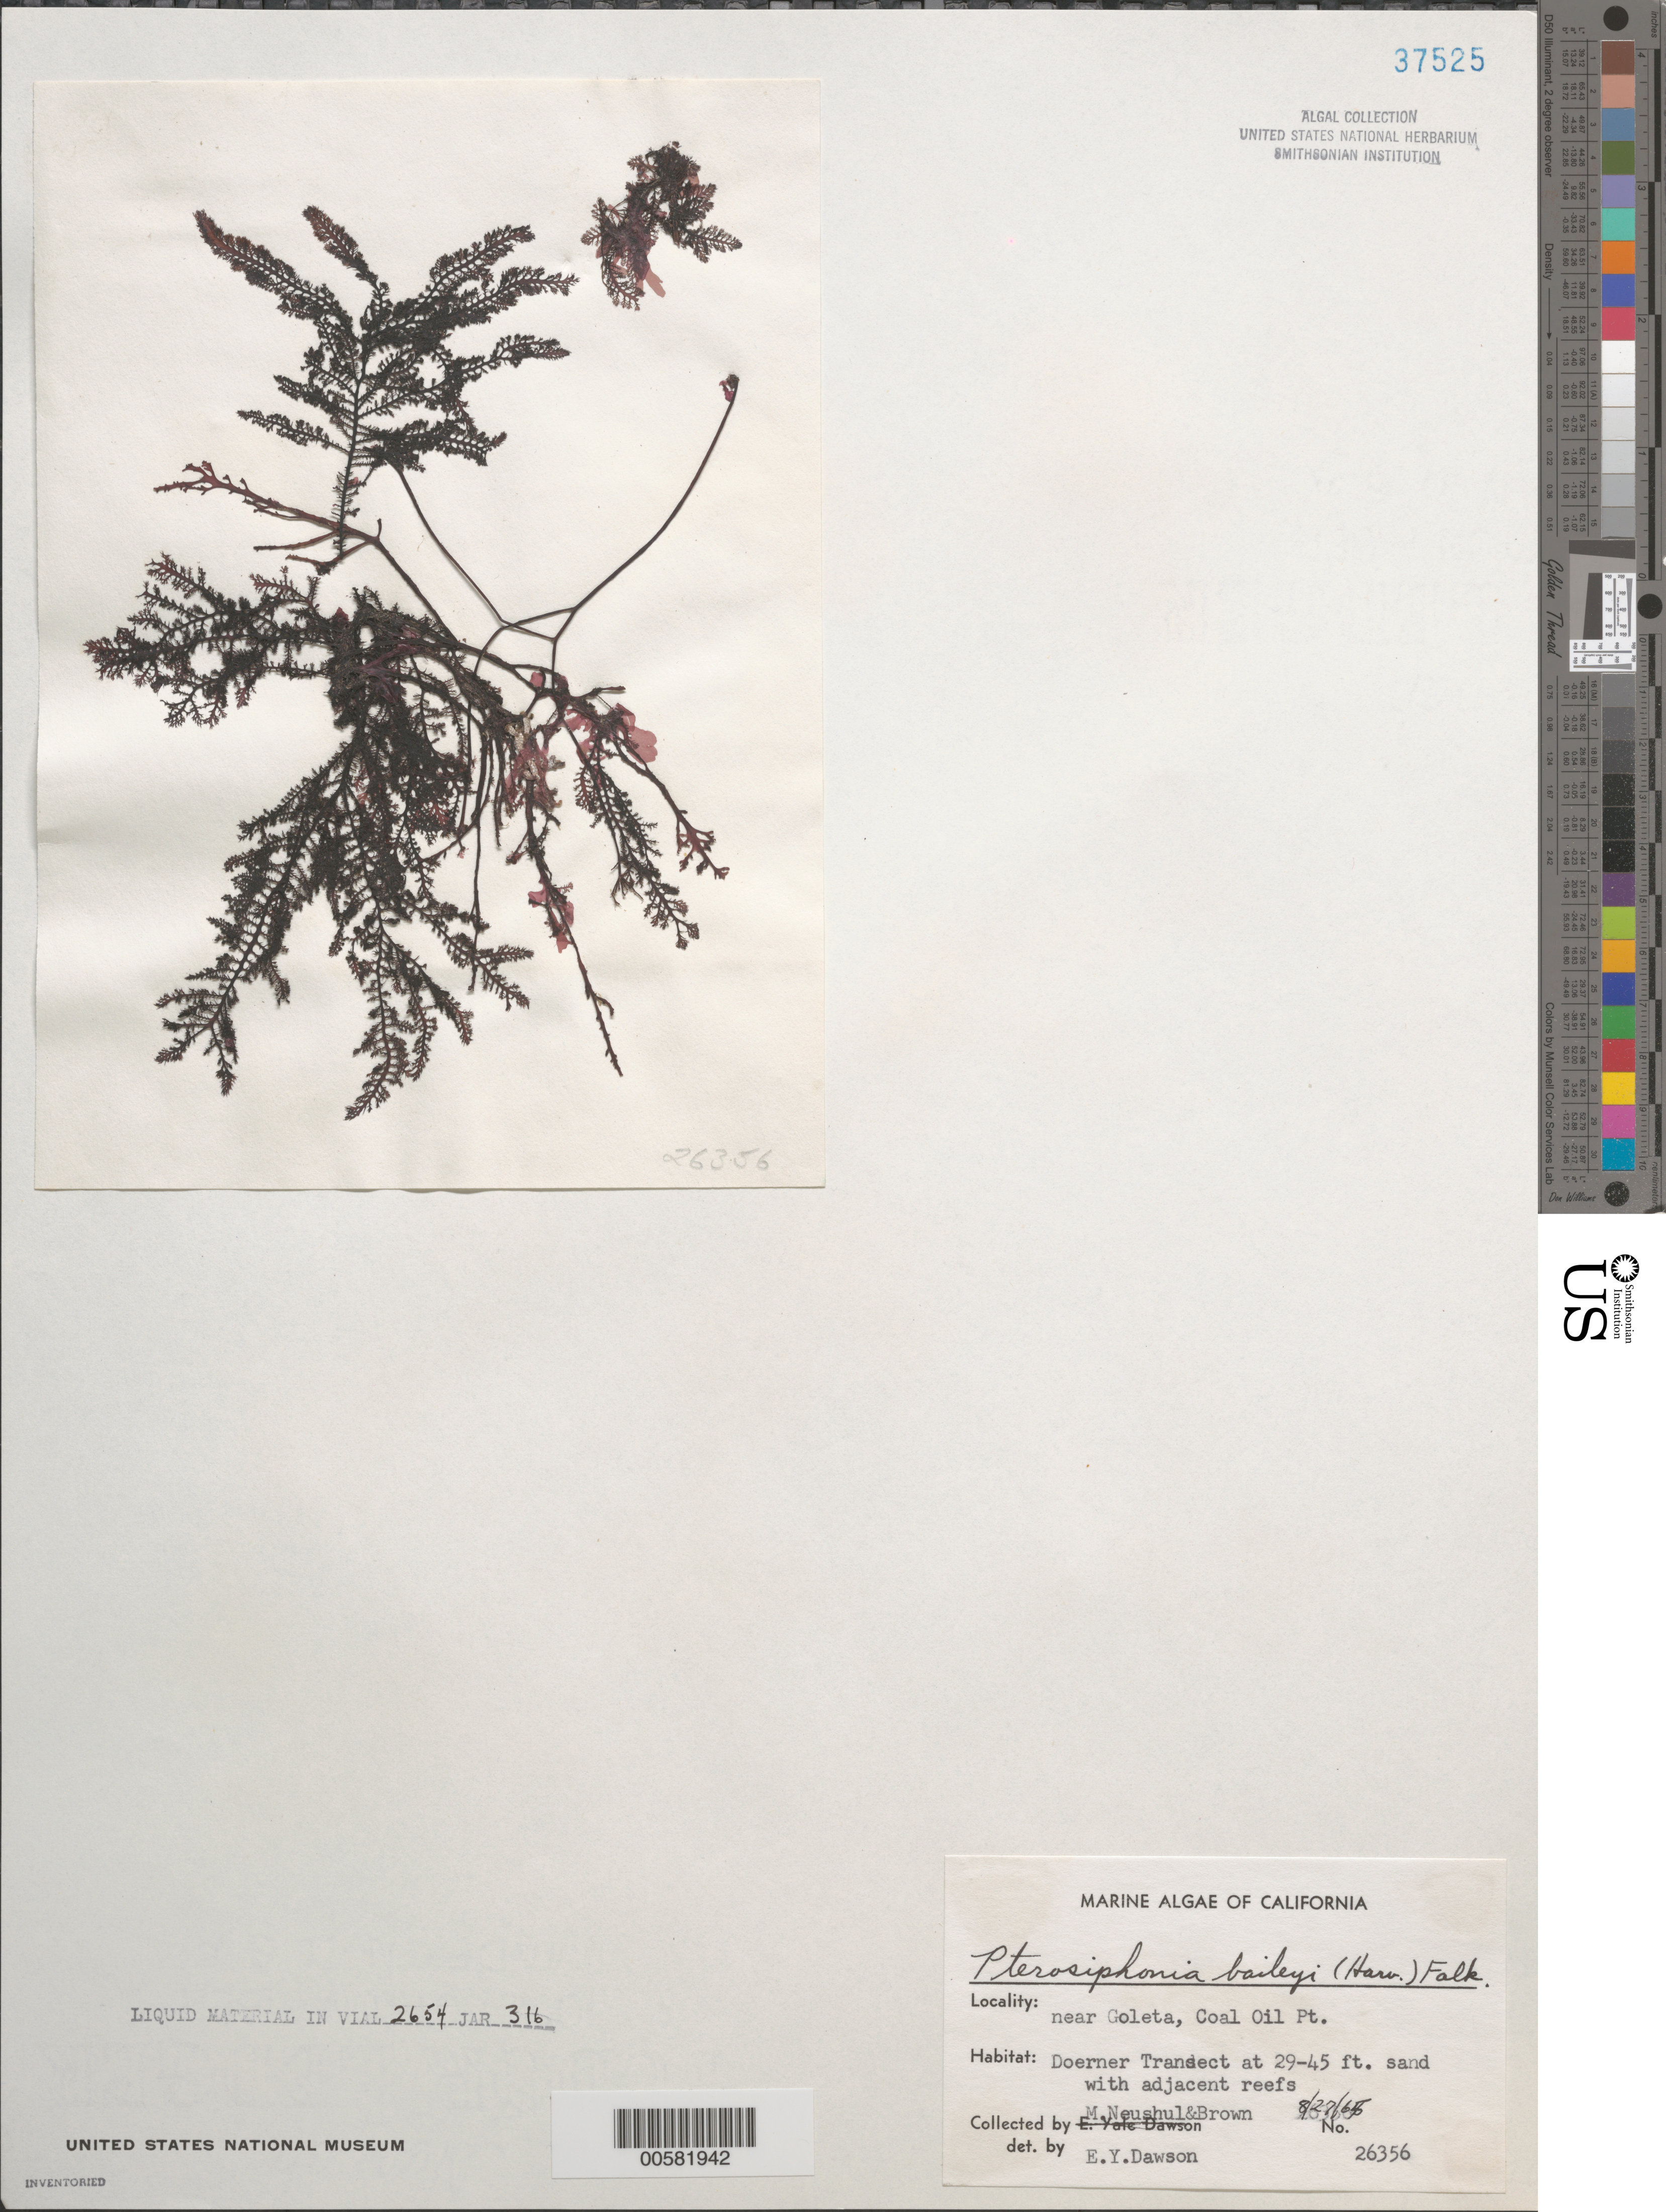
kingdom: Plantae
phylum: Rhodophyta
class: Florideophyceae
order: Ceramiales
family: Rhodomelaceae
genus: Symphyocladiella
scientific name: Symphyocladiella baileyi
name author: (Harvey) D.E.Bustamante et al.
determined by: Algae name updating Project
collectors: M. Neushul & D. Brown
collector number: EYD 26356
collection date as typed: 27 Aug 1965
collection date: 1965-08-27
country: United States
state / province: California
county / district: Santa Barbara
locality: Coal Oil Point, near Goleta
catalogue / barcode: US 37525